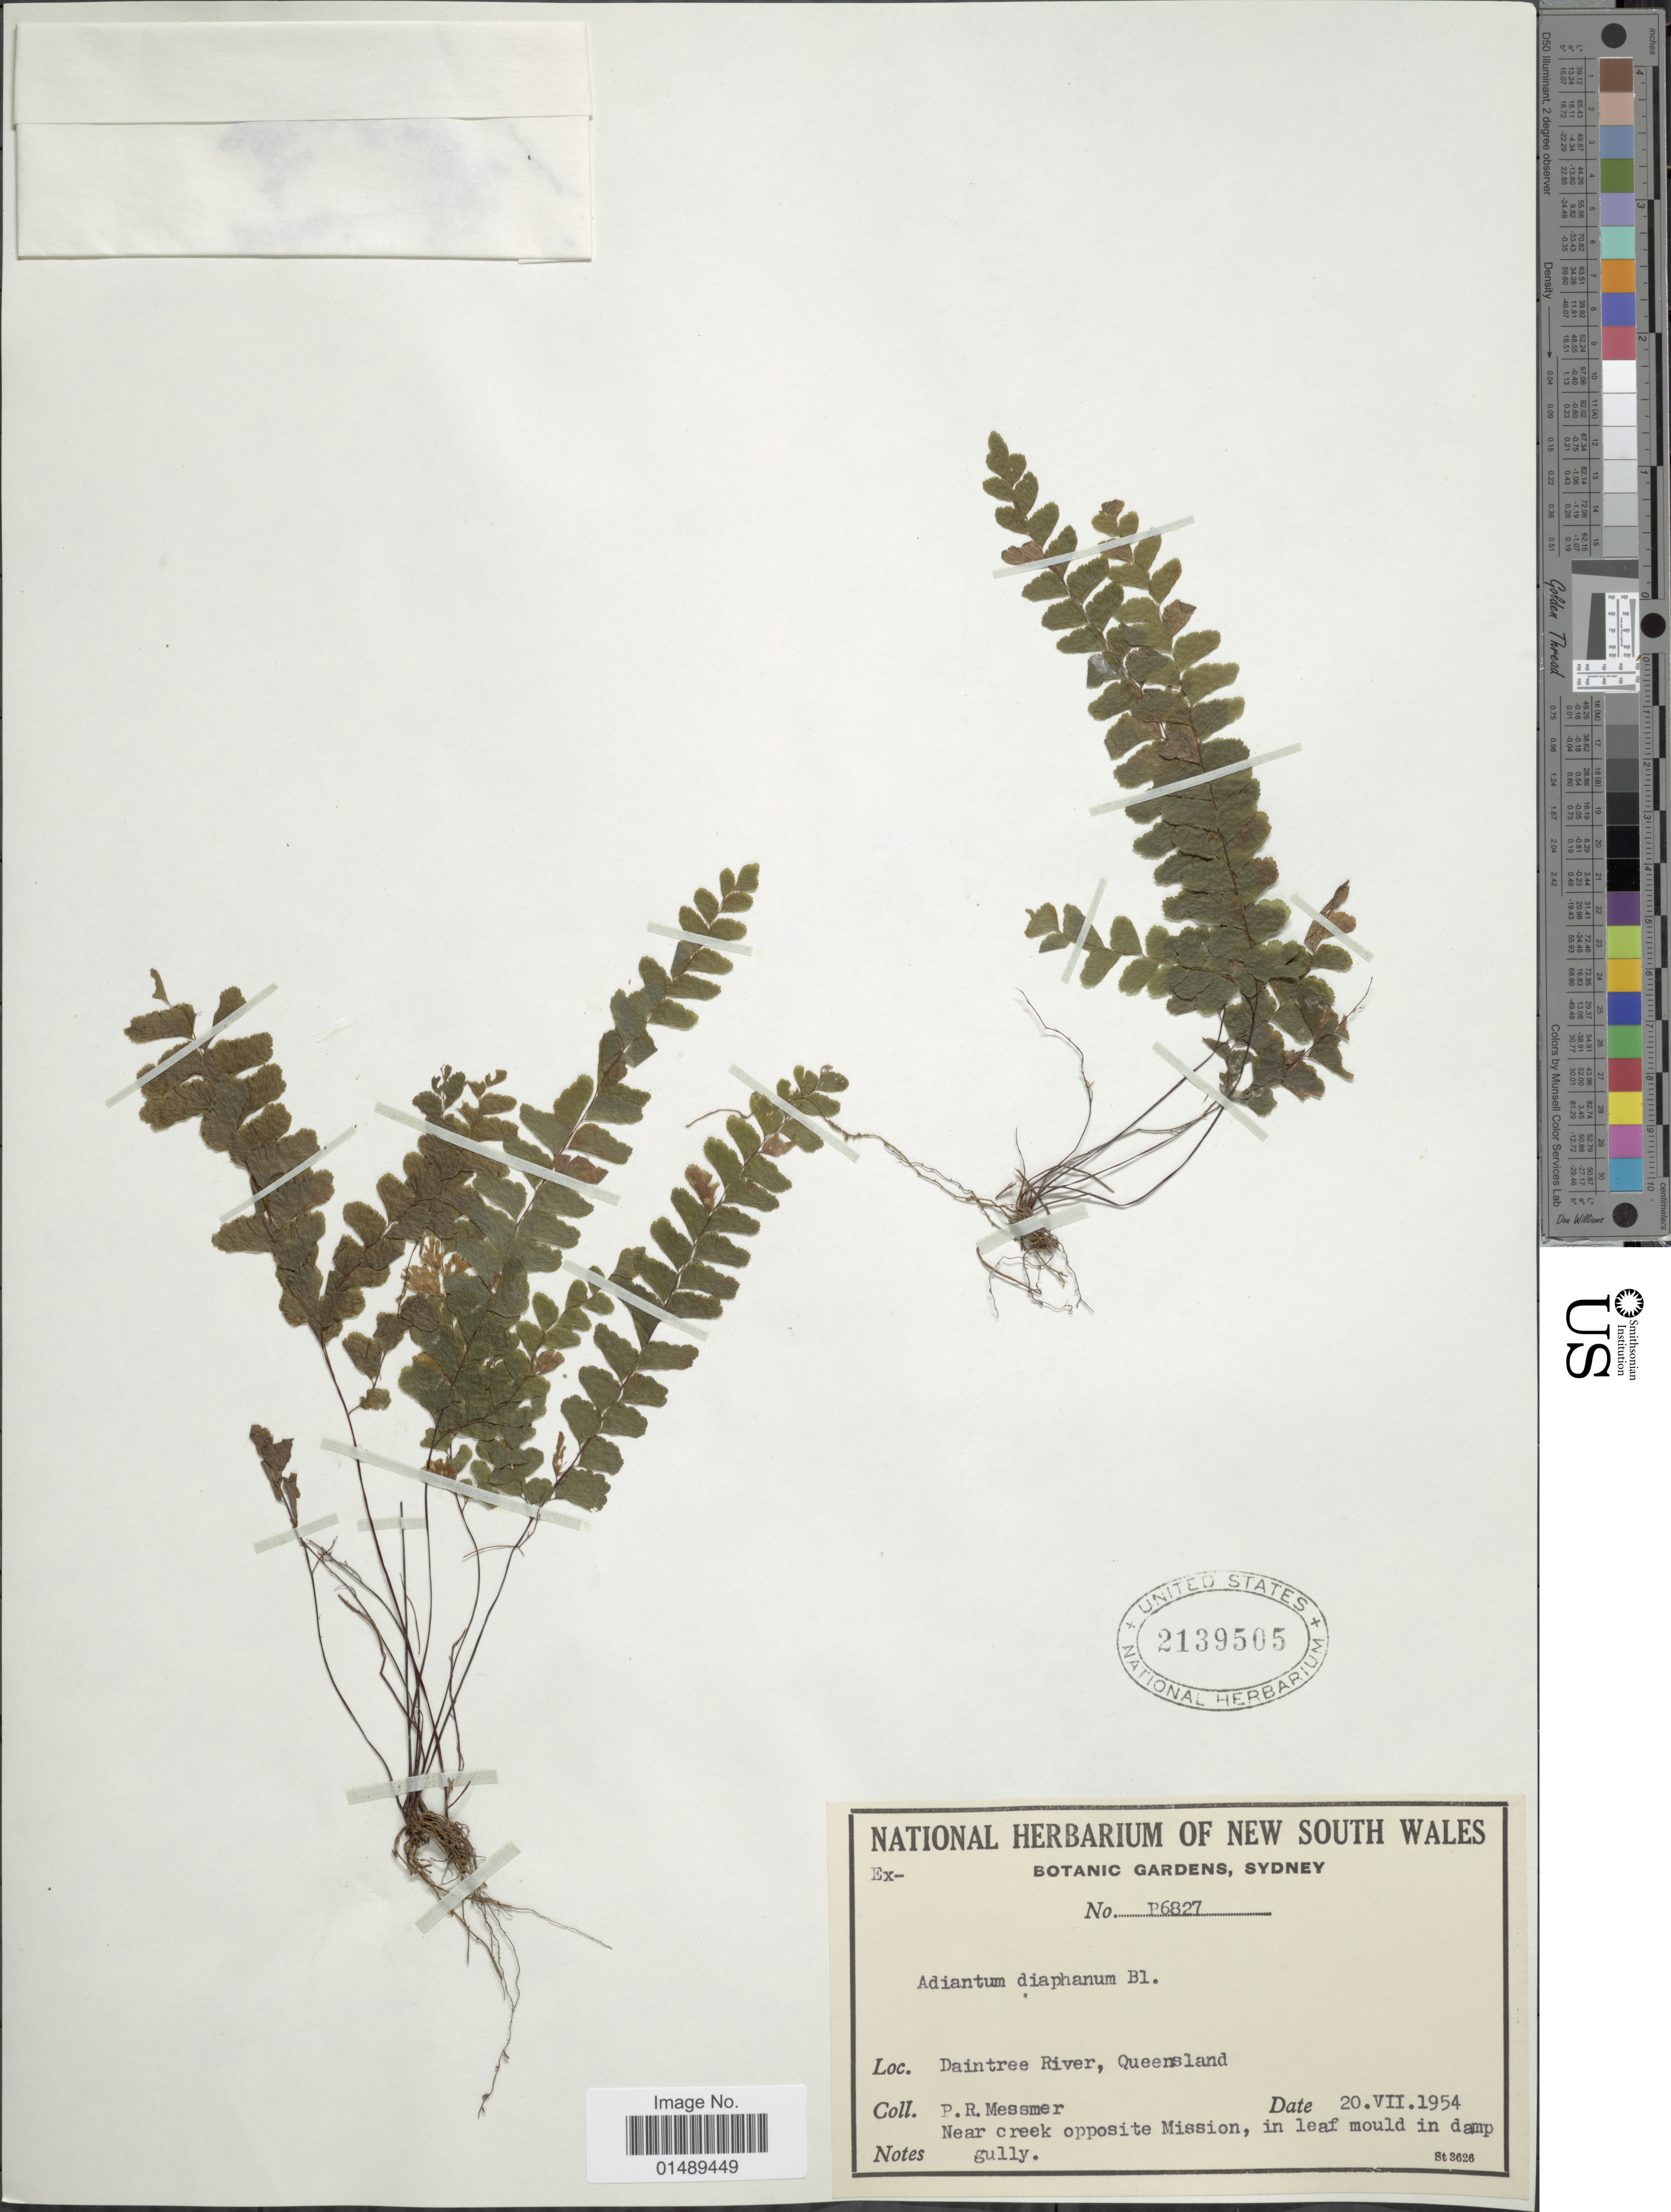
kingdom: Plantae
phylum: Tracheophyta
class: Polypodiopsida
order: Polypodiales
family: Pteridaceae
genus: Adiantum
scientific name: Adiantum diaphanum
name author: Blume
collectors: P. Messmer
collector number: P6827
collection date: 1954-07-20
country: Australia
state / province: Queensland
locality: Daintree River, Queensland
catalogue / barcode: US 2139505